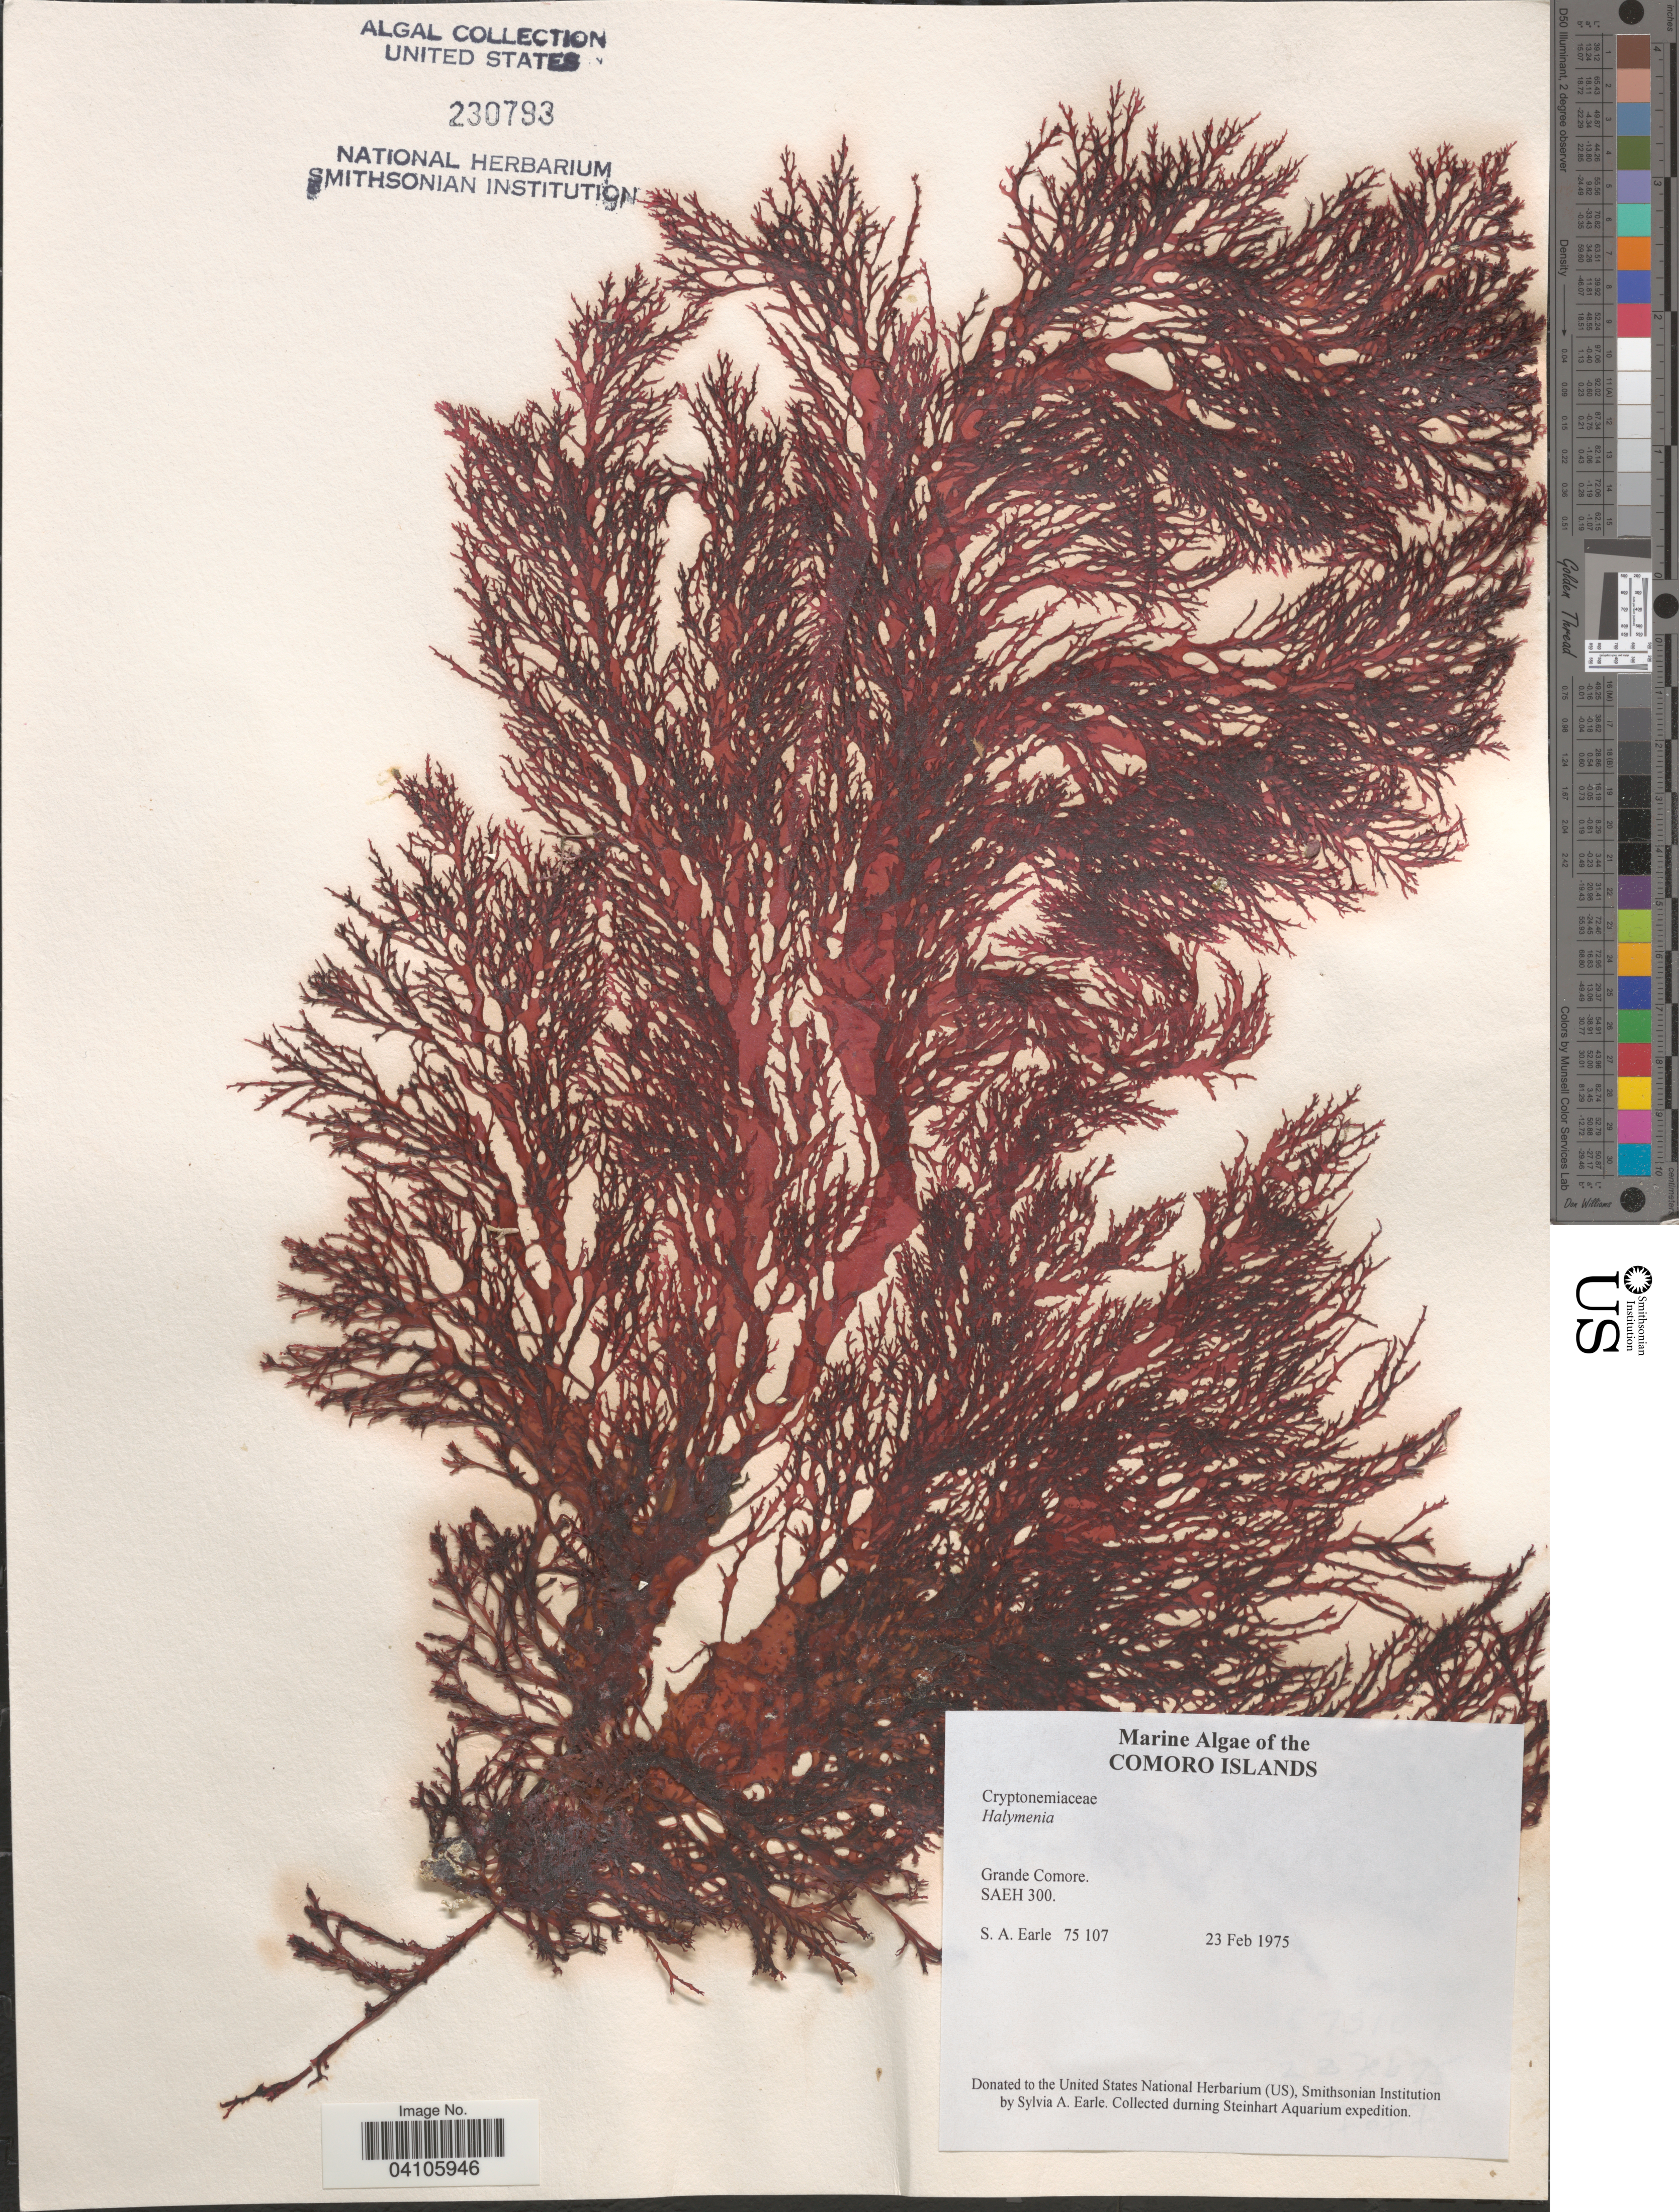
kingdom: Plantae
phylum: Rhodophyta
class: Florideophyceae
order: Halymeniales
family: Halymeniaceae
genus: Halymenia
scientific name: Halymenia sp.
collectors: S. A. Earle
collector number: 75107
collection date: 1975-02-23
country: Comoros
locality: Grande Comore. Steinhart Aquarium expedition.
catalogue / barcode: US 230793